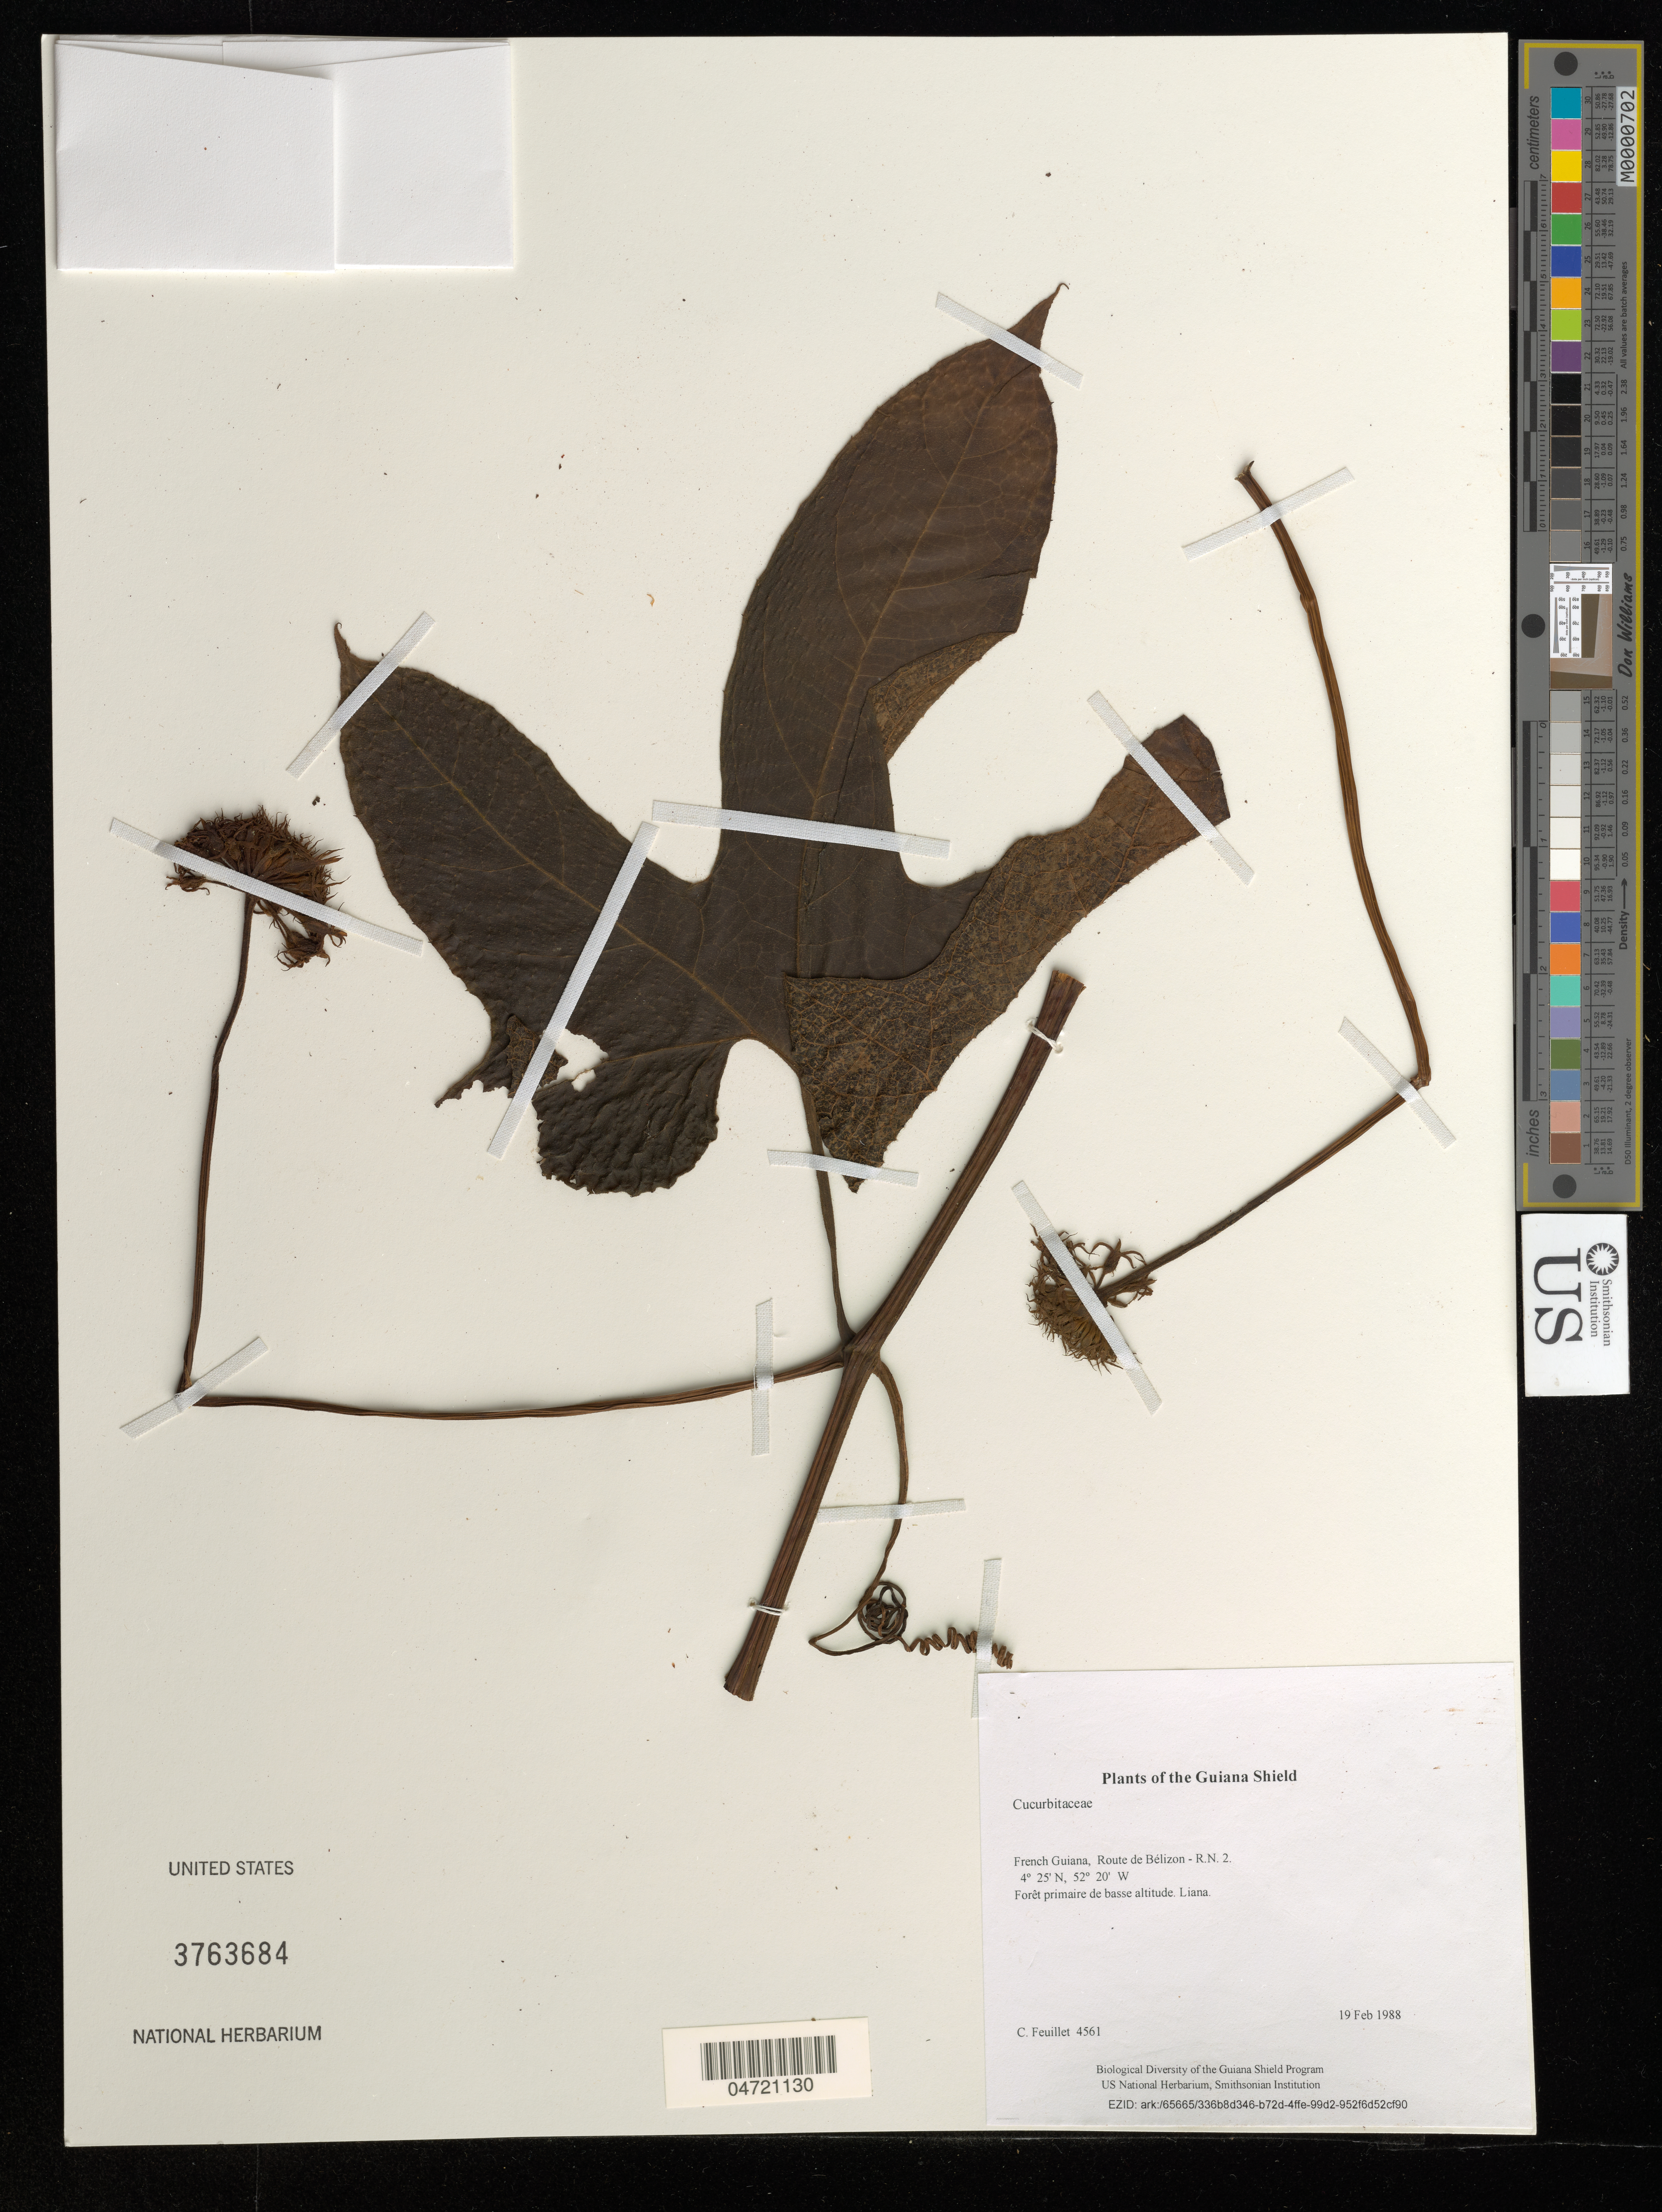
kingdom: Plantae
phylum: Tracheophyta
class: Magnoliopsida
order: Cucurbitales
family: Cucurbitaceae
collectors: C. Feuillet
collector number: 4561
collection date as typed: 19 Feb 1988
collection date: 1988-02-19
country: French Guiana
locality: Route de Bélizon - R.N. 2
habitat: Forêt primaire de basse altitude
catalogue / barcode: US 3763684